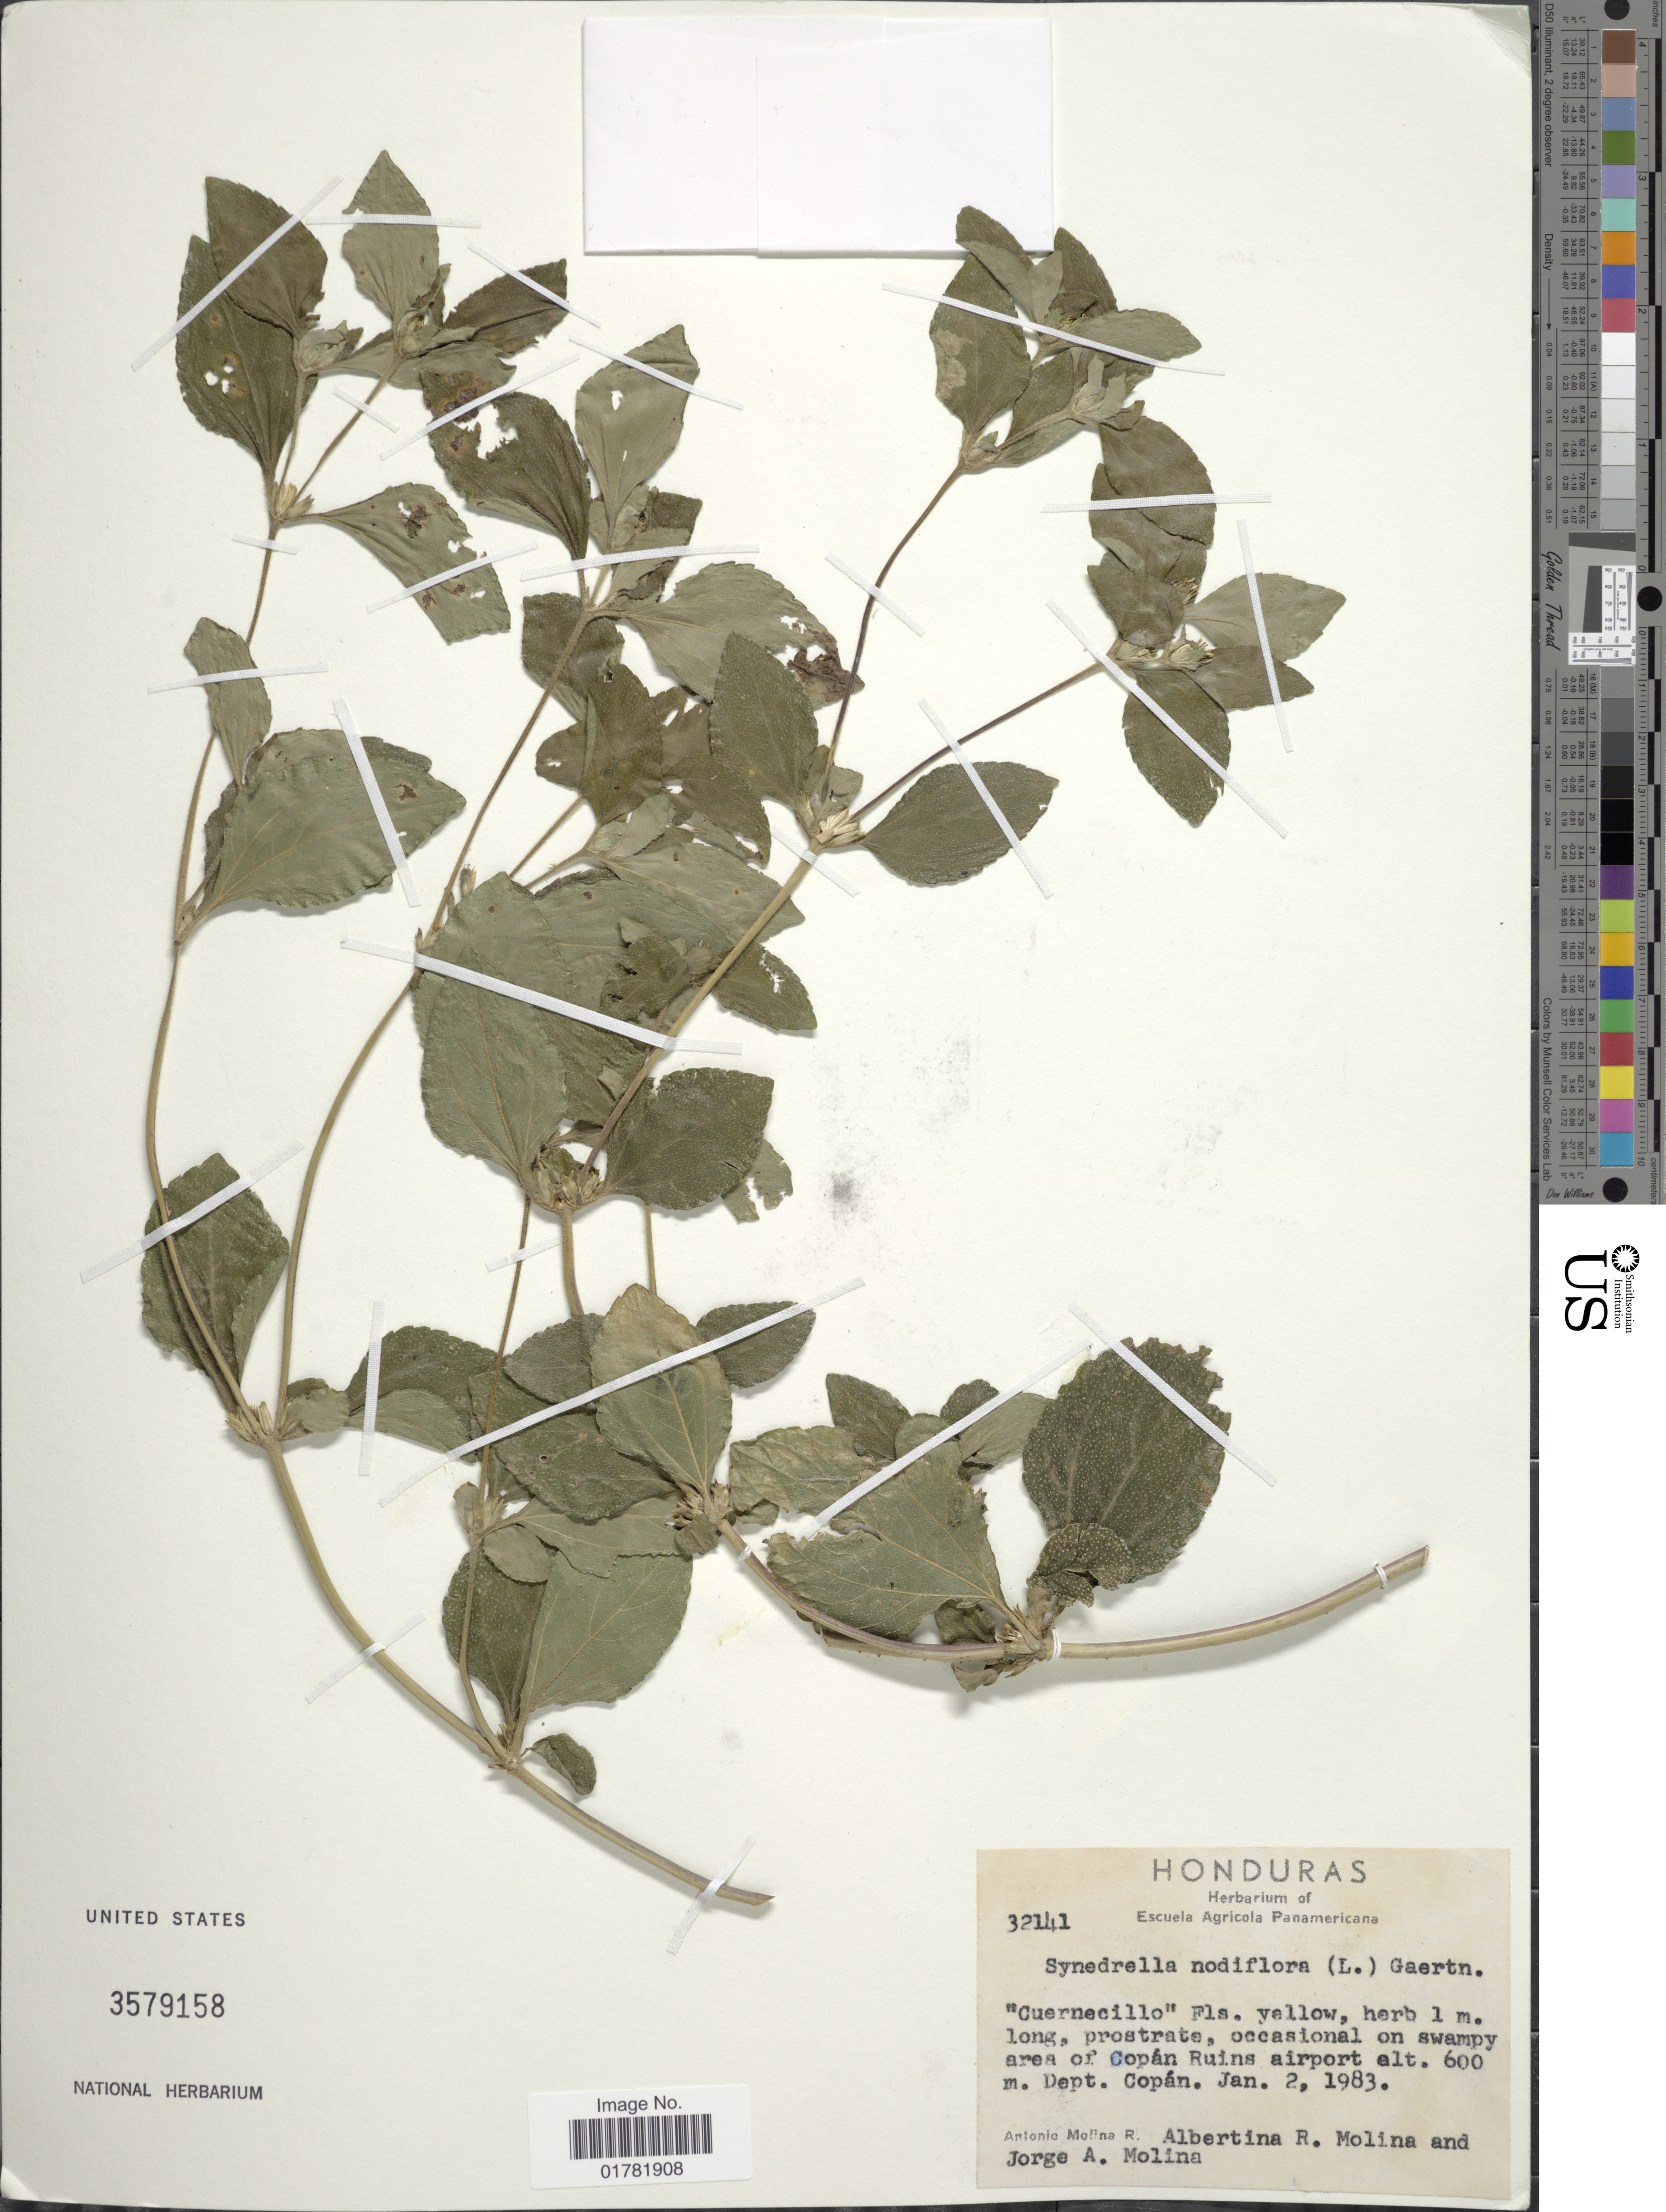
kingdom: Plantae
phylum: Tracheophyta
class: Magnoliopsida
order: Asterales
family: Asteraceae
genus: Synedrella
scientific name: Synedrella nodiflora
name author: (L.) Gaertn.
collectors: A. Molina R., A. R. Molina & J. A. Molina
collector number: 32141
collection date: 1983-01-02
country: Honduras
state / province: Copán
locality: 'Cuernecillo', occasional on swampy area of Copán Ruins airport, Dept Copán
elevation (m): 600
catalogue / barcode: US 3579158